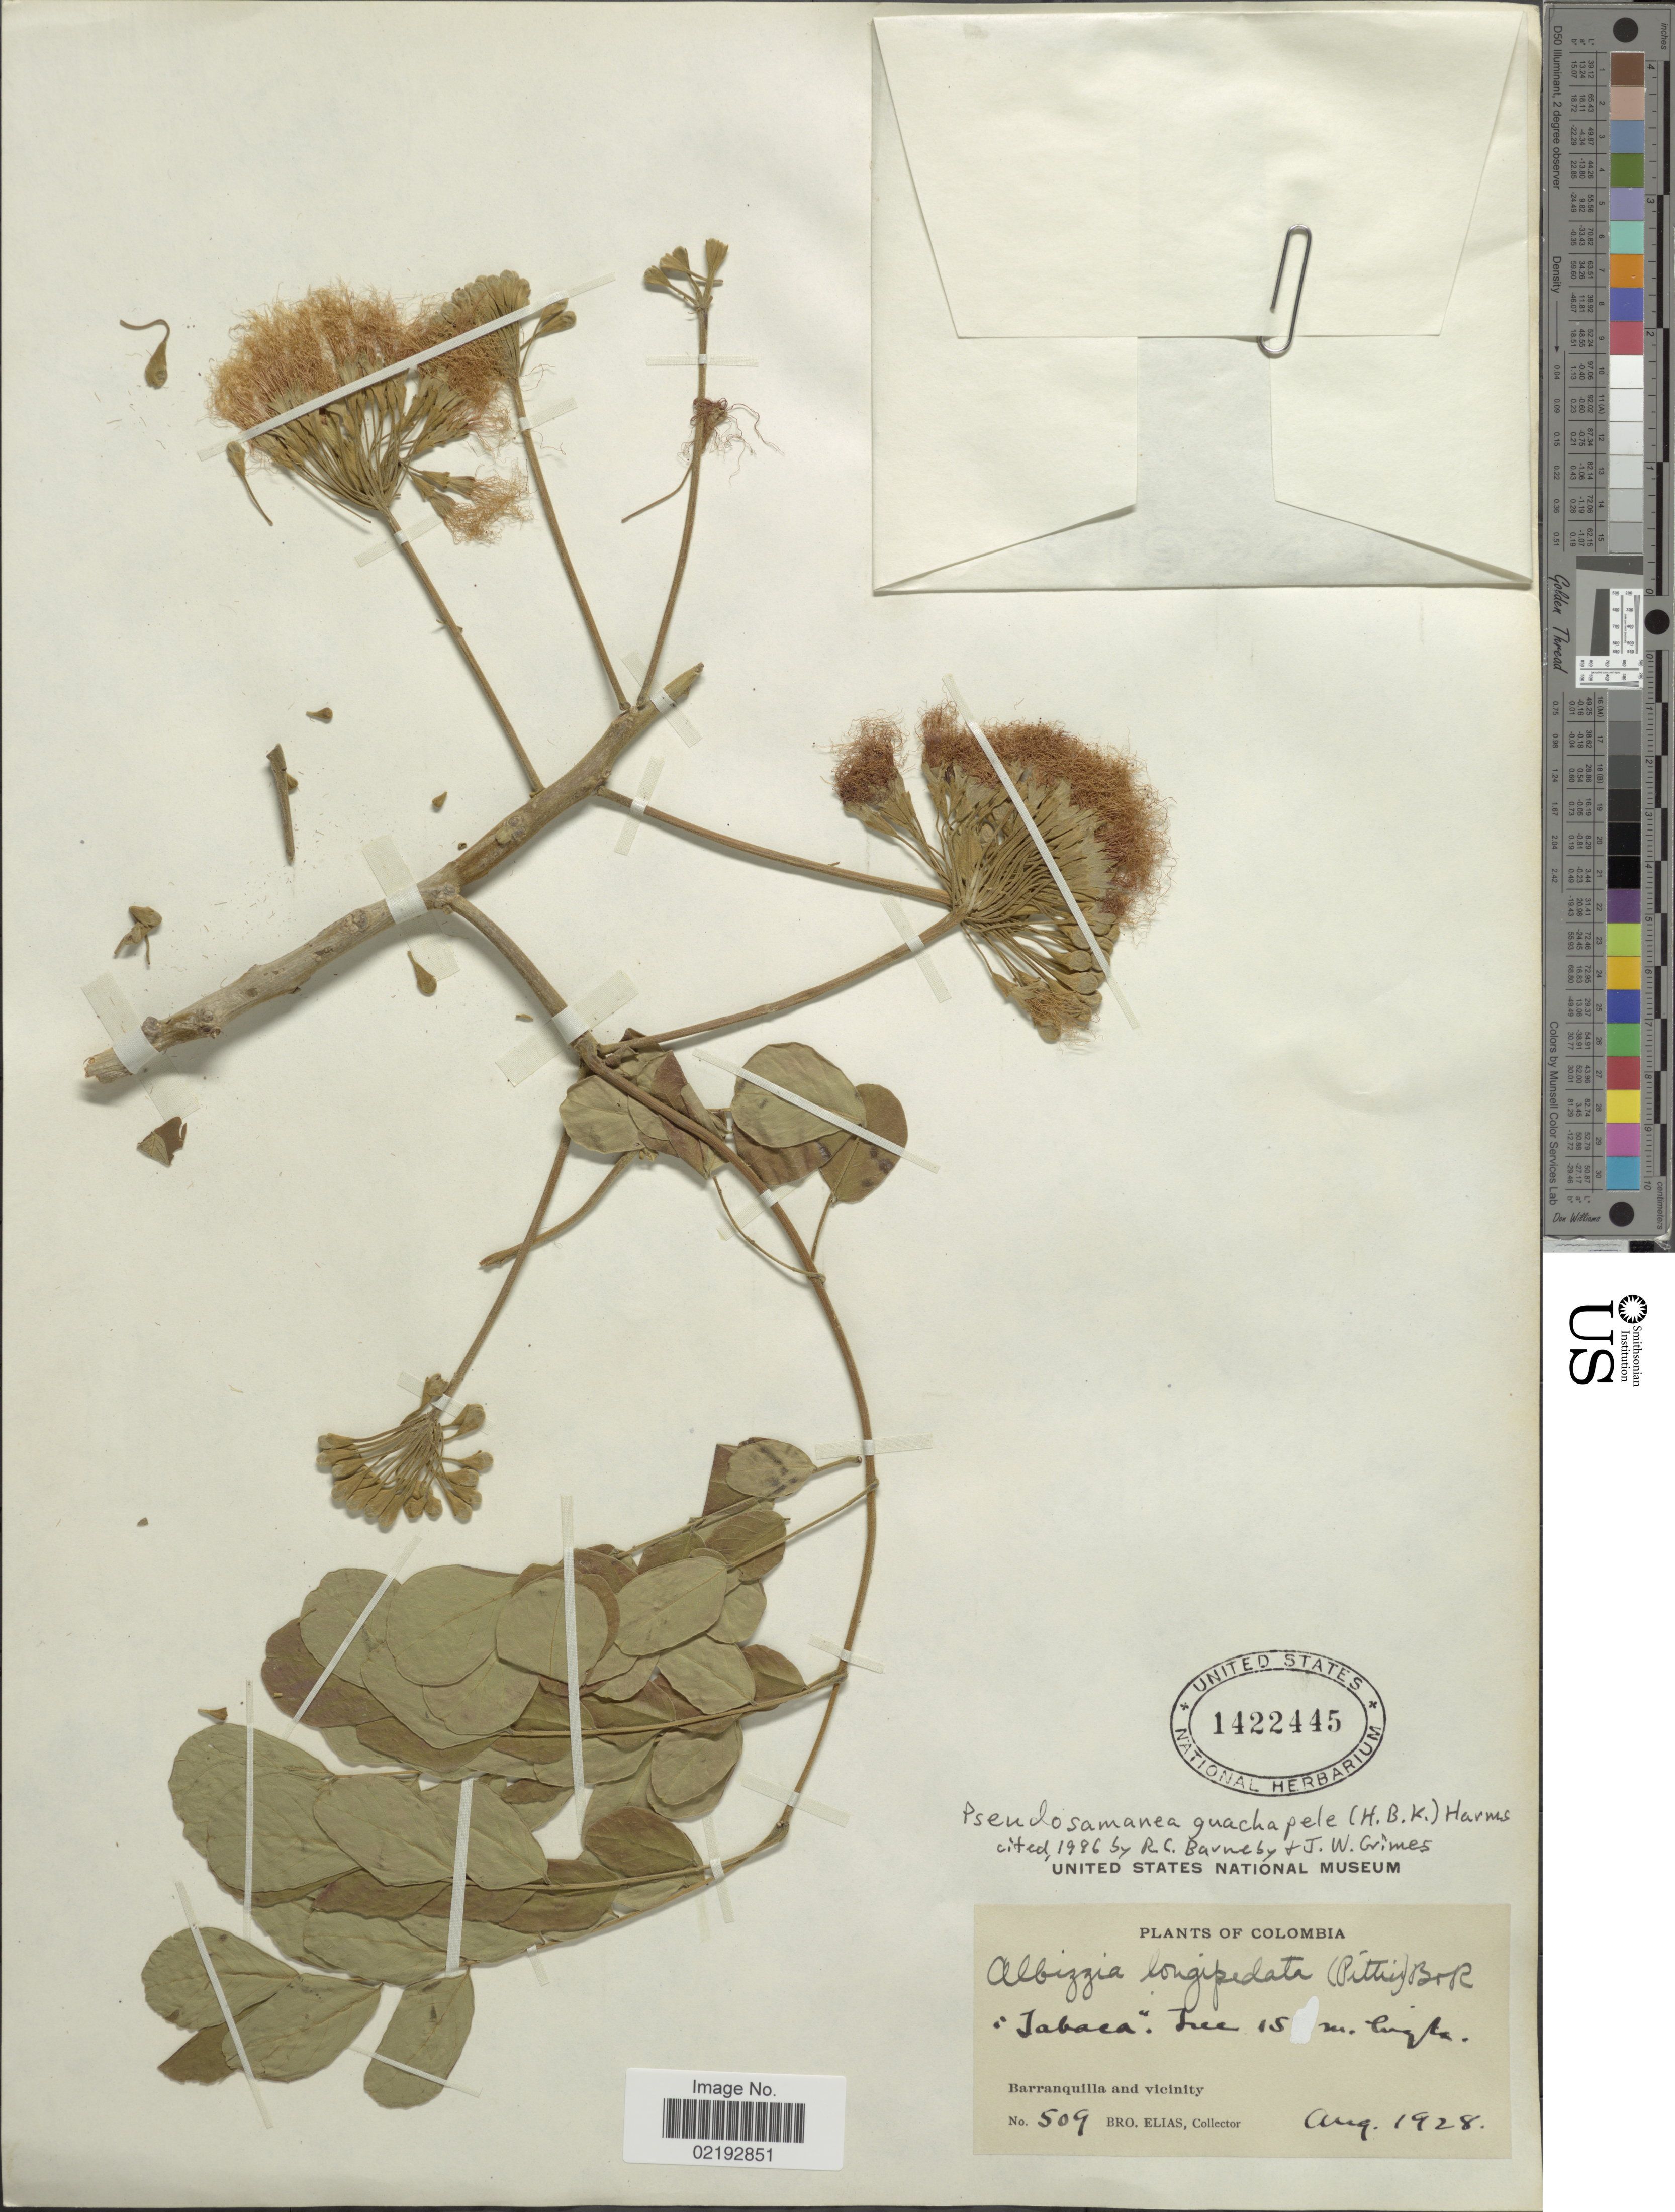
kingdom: Plantae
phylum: Tracheophyta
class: Magnoliopsida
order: Fabales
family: Fabaceae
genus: Pseudosamanea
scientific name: Pseudosamanea guachapele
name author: (Kunth) Harms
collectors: Bro. Elias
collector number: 509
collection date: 1928-08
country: Colombia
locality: Barranquilla and Vicinity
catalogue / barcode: US 1422445